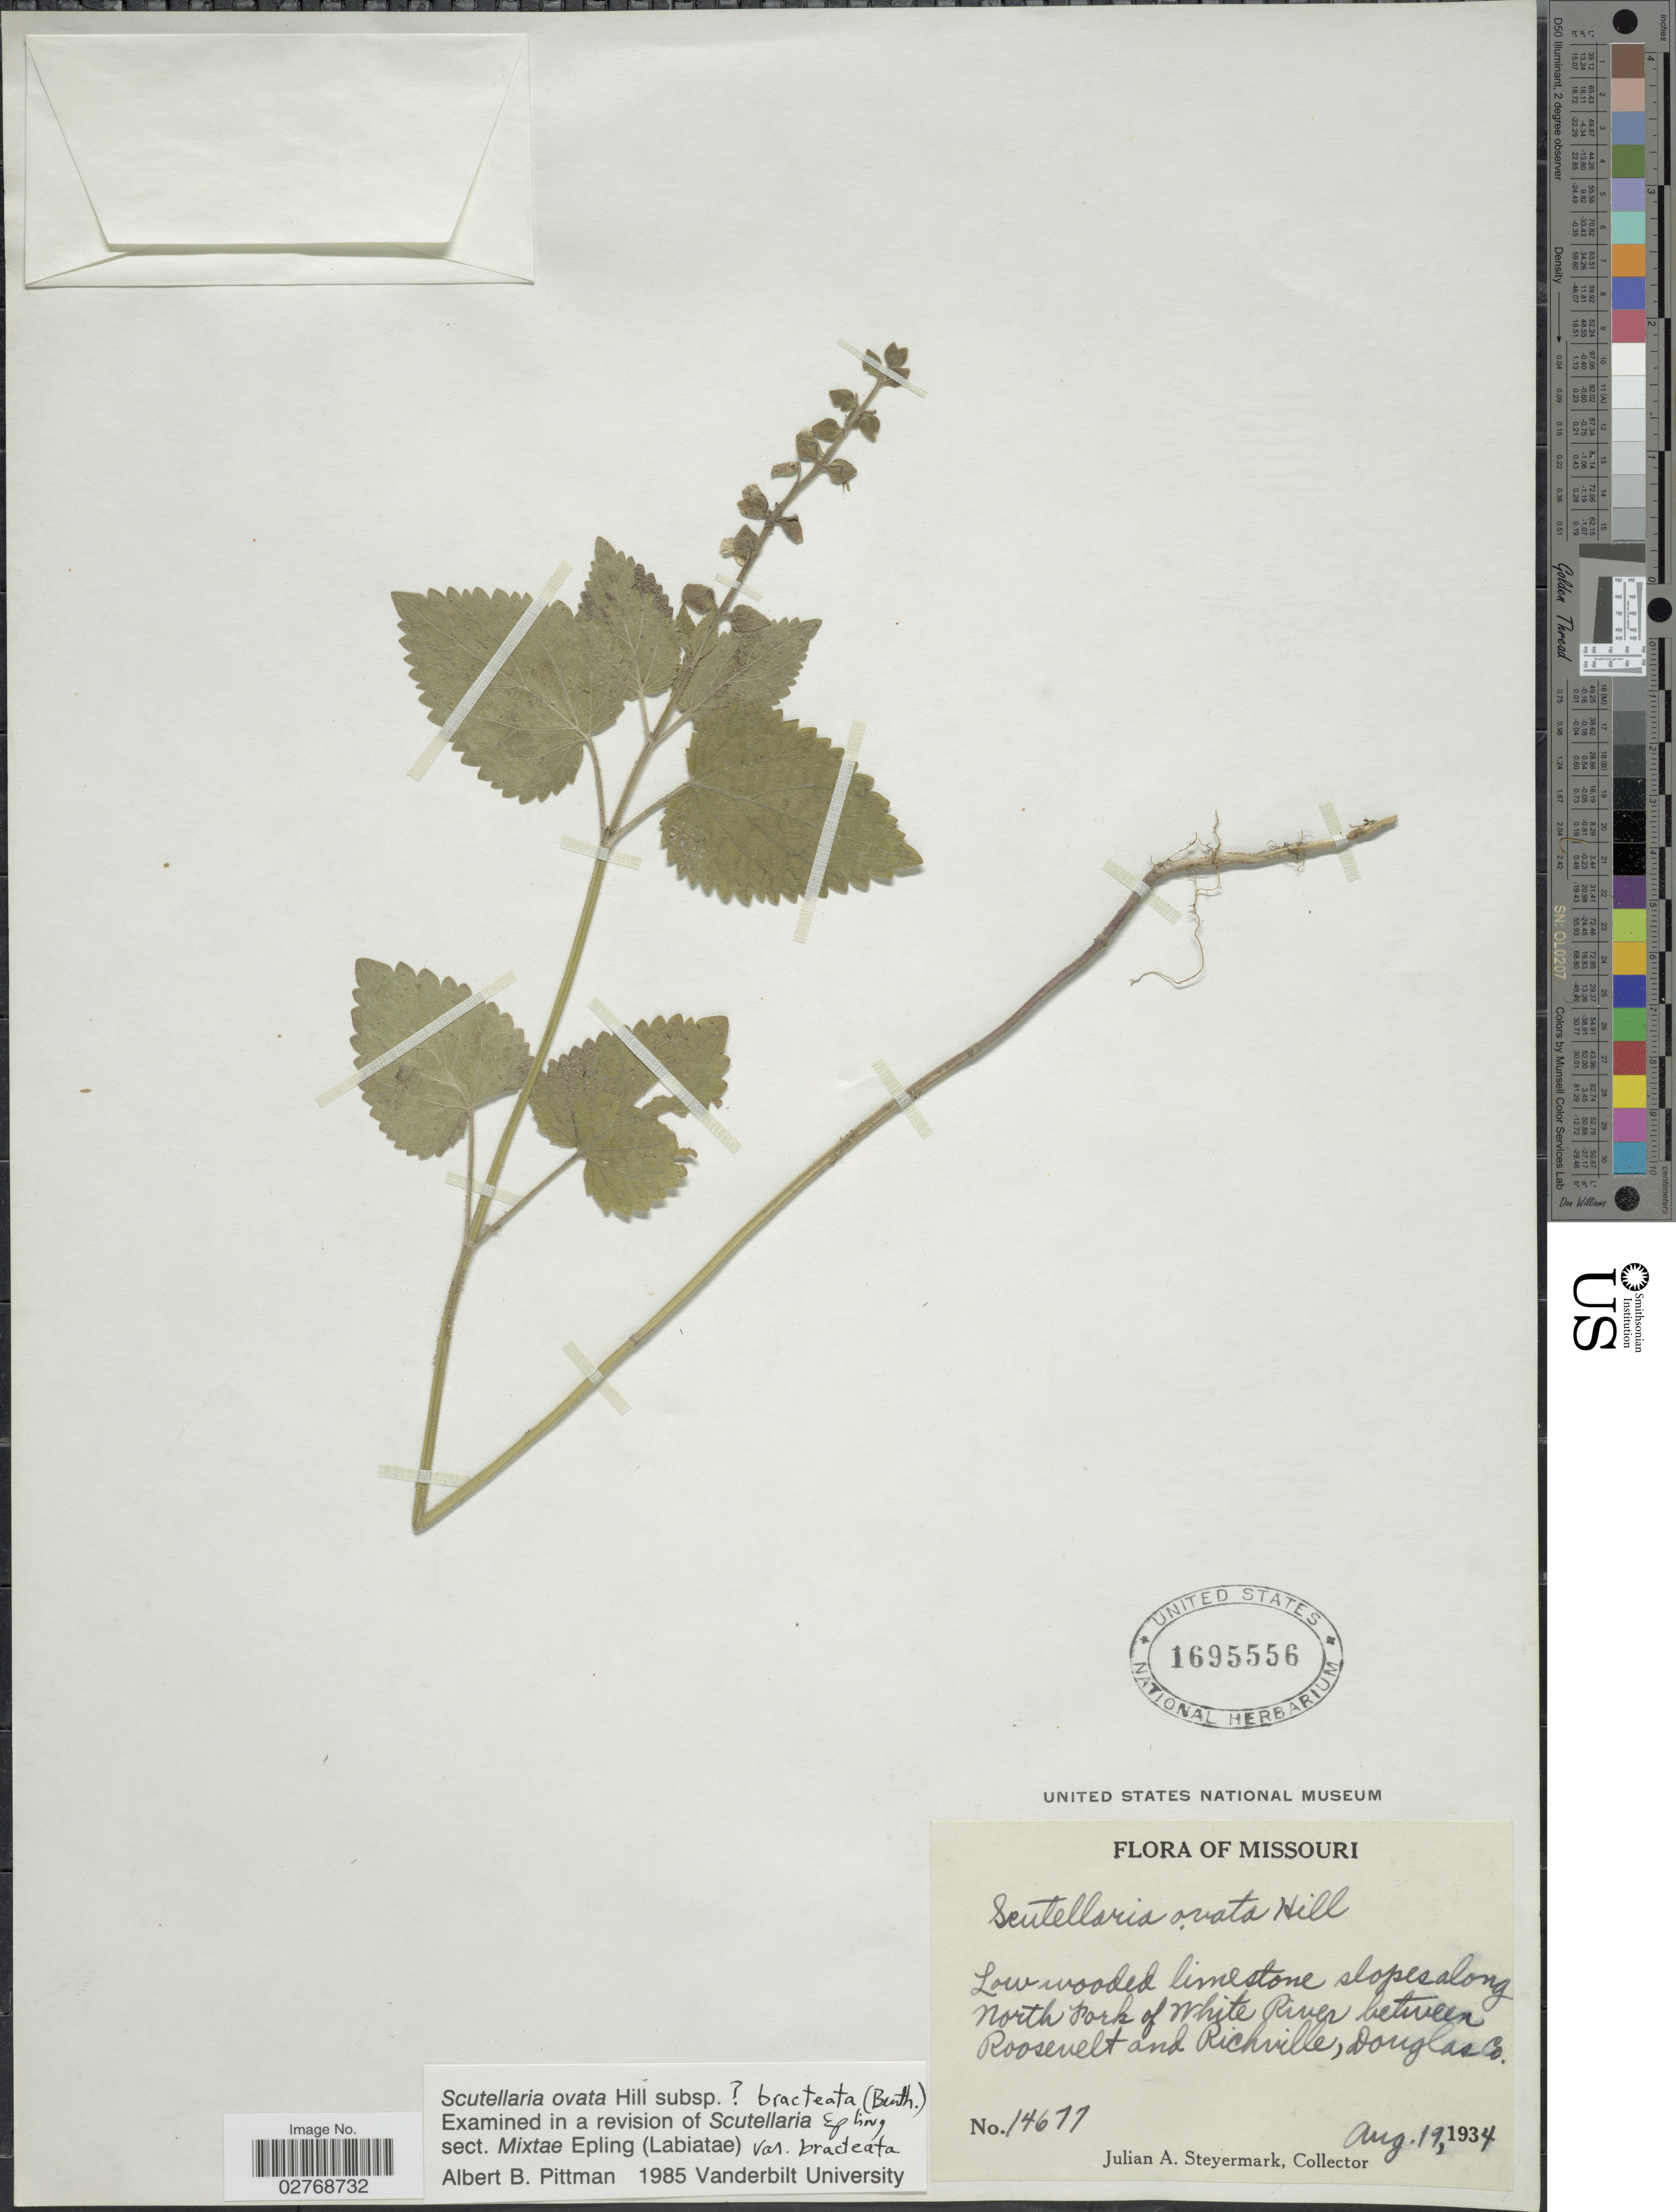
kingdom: Plantae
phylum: Tracheophyta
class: Magnoliopsida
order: Lamiales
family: Lamiaceae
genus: Scutellaria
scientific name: Scutellaria ovata subsp. bracteata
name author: (Benth.) Epling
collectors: J. Steyermark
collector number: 14677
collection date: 1934-08-19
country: United States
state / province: Missouri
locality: Low wooded limestone slopes along North Park of White river between Roosevelt and Richville, Douglas Co.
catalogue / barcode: US 1695556